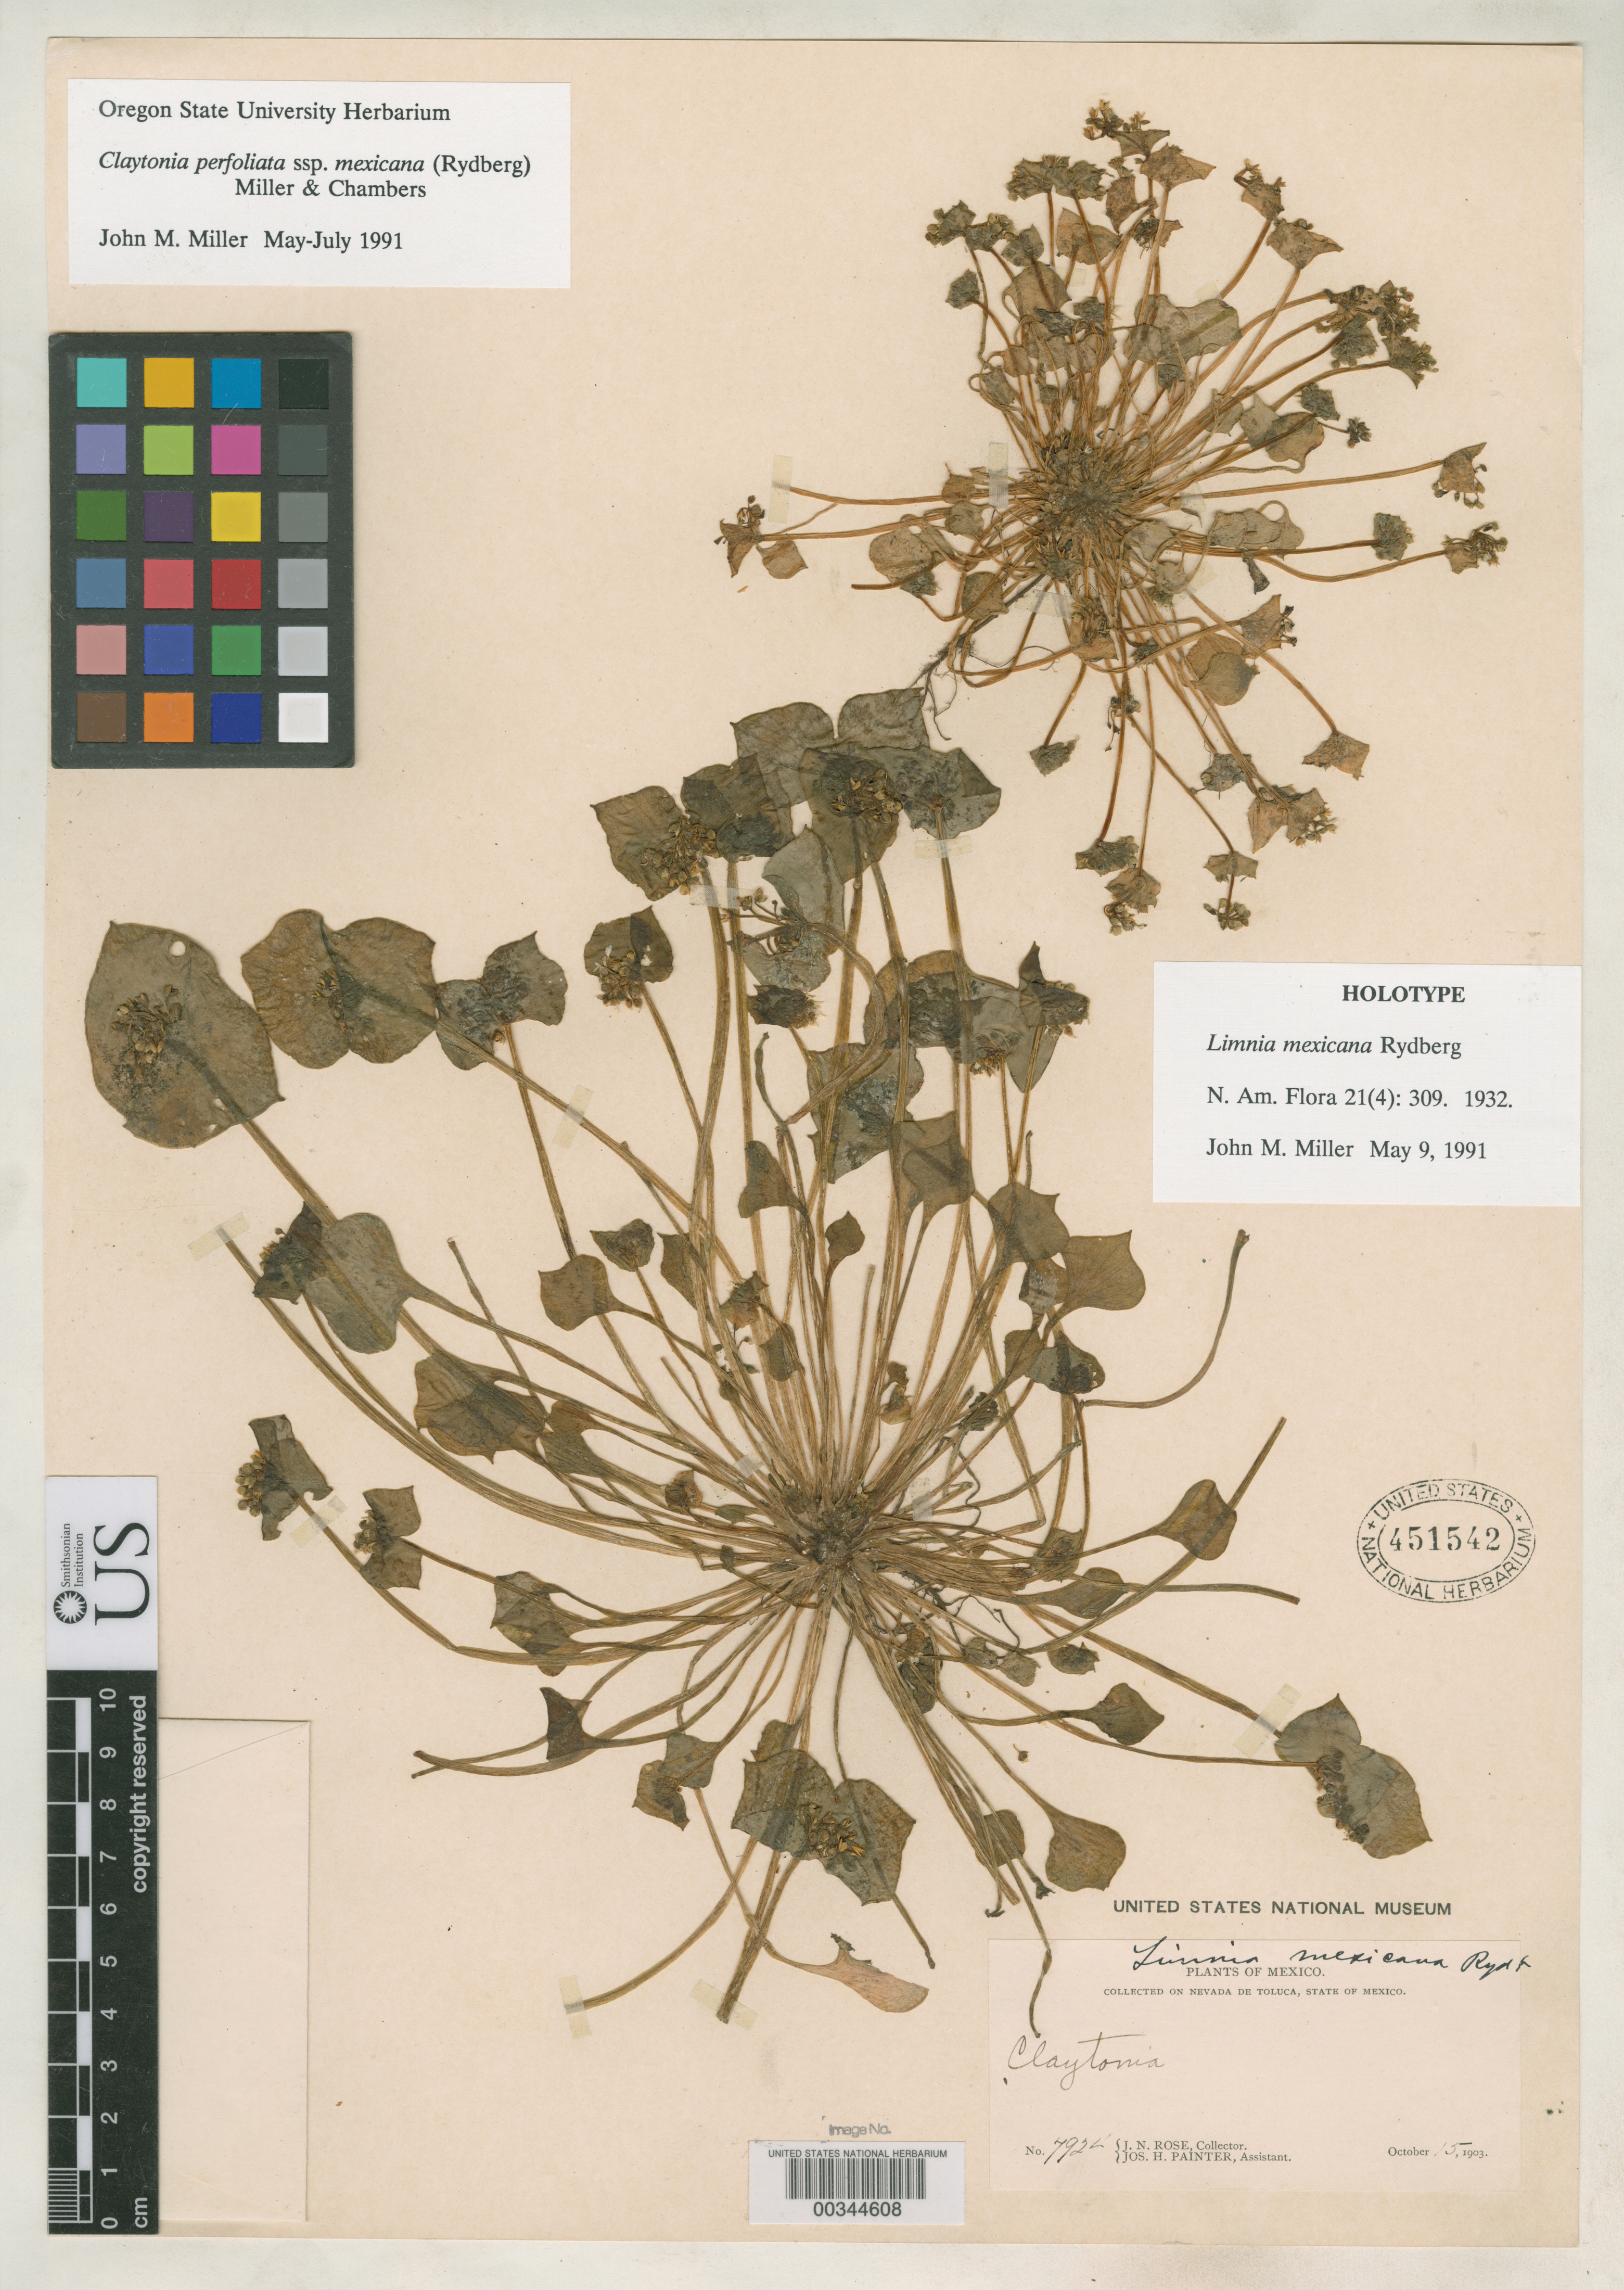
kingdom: Plantae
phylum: Tracheophyta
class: Magnoliopsida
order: Caryophyllales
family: Montiaceae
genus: Limnia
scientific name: Limnia mexicana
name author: Rydb.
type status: Holotype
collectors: J. N. Rose & J. H. Painter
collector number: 7924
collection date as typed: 15 Oct 1903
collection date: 1903-10-15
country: Mexico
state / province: México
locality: Nevada de Toluca.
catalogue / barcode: US 451542